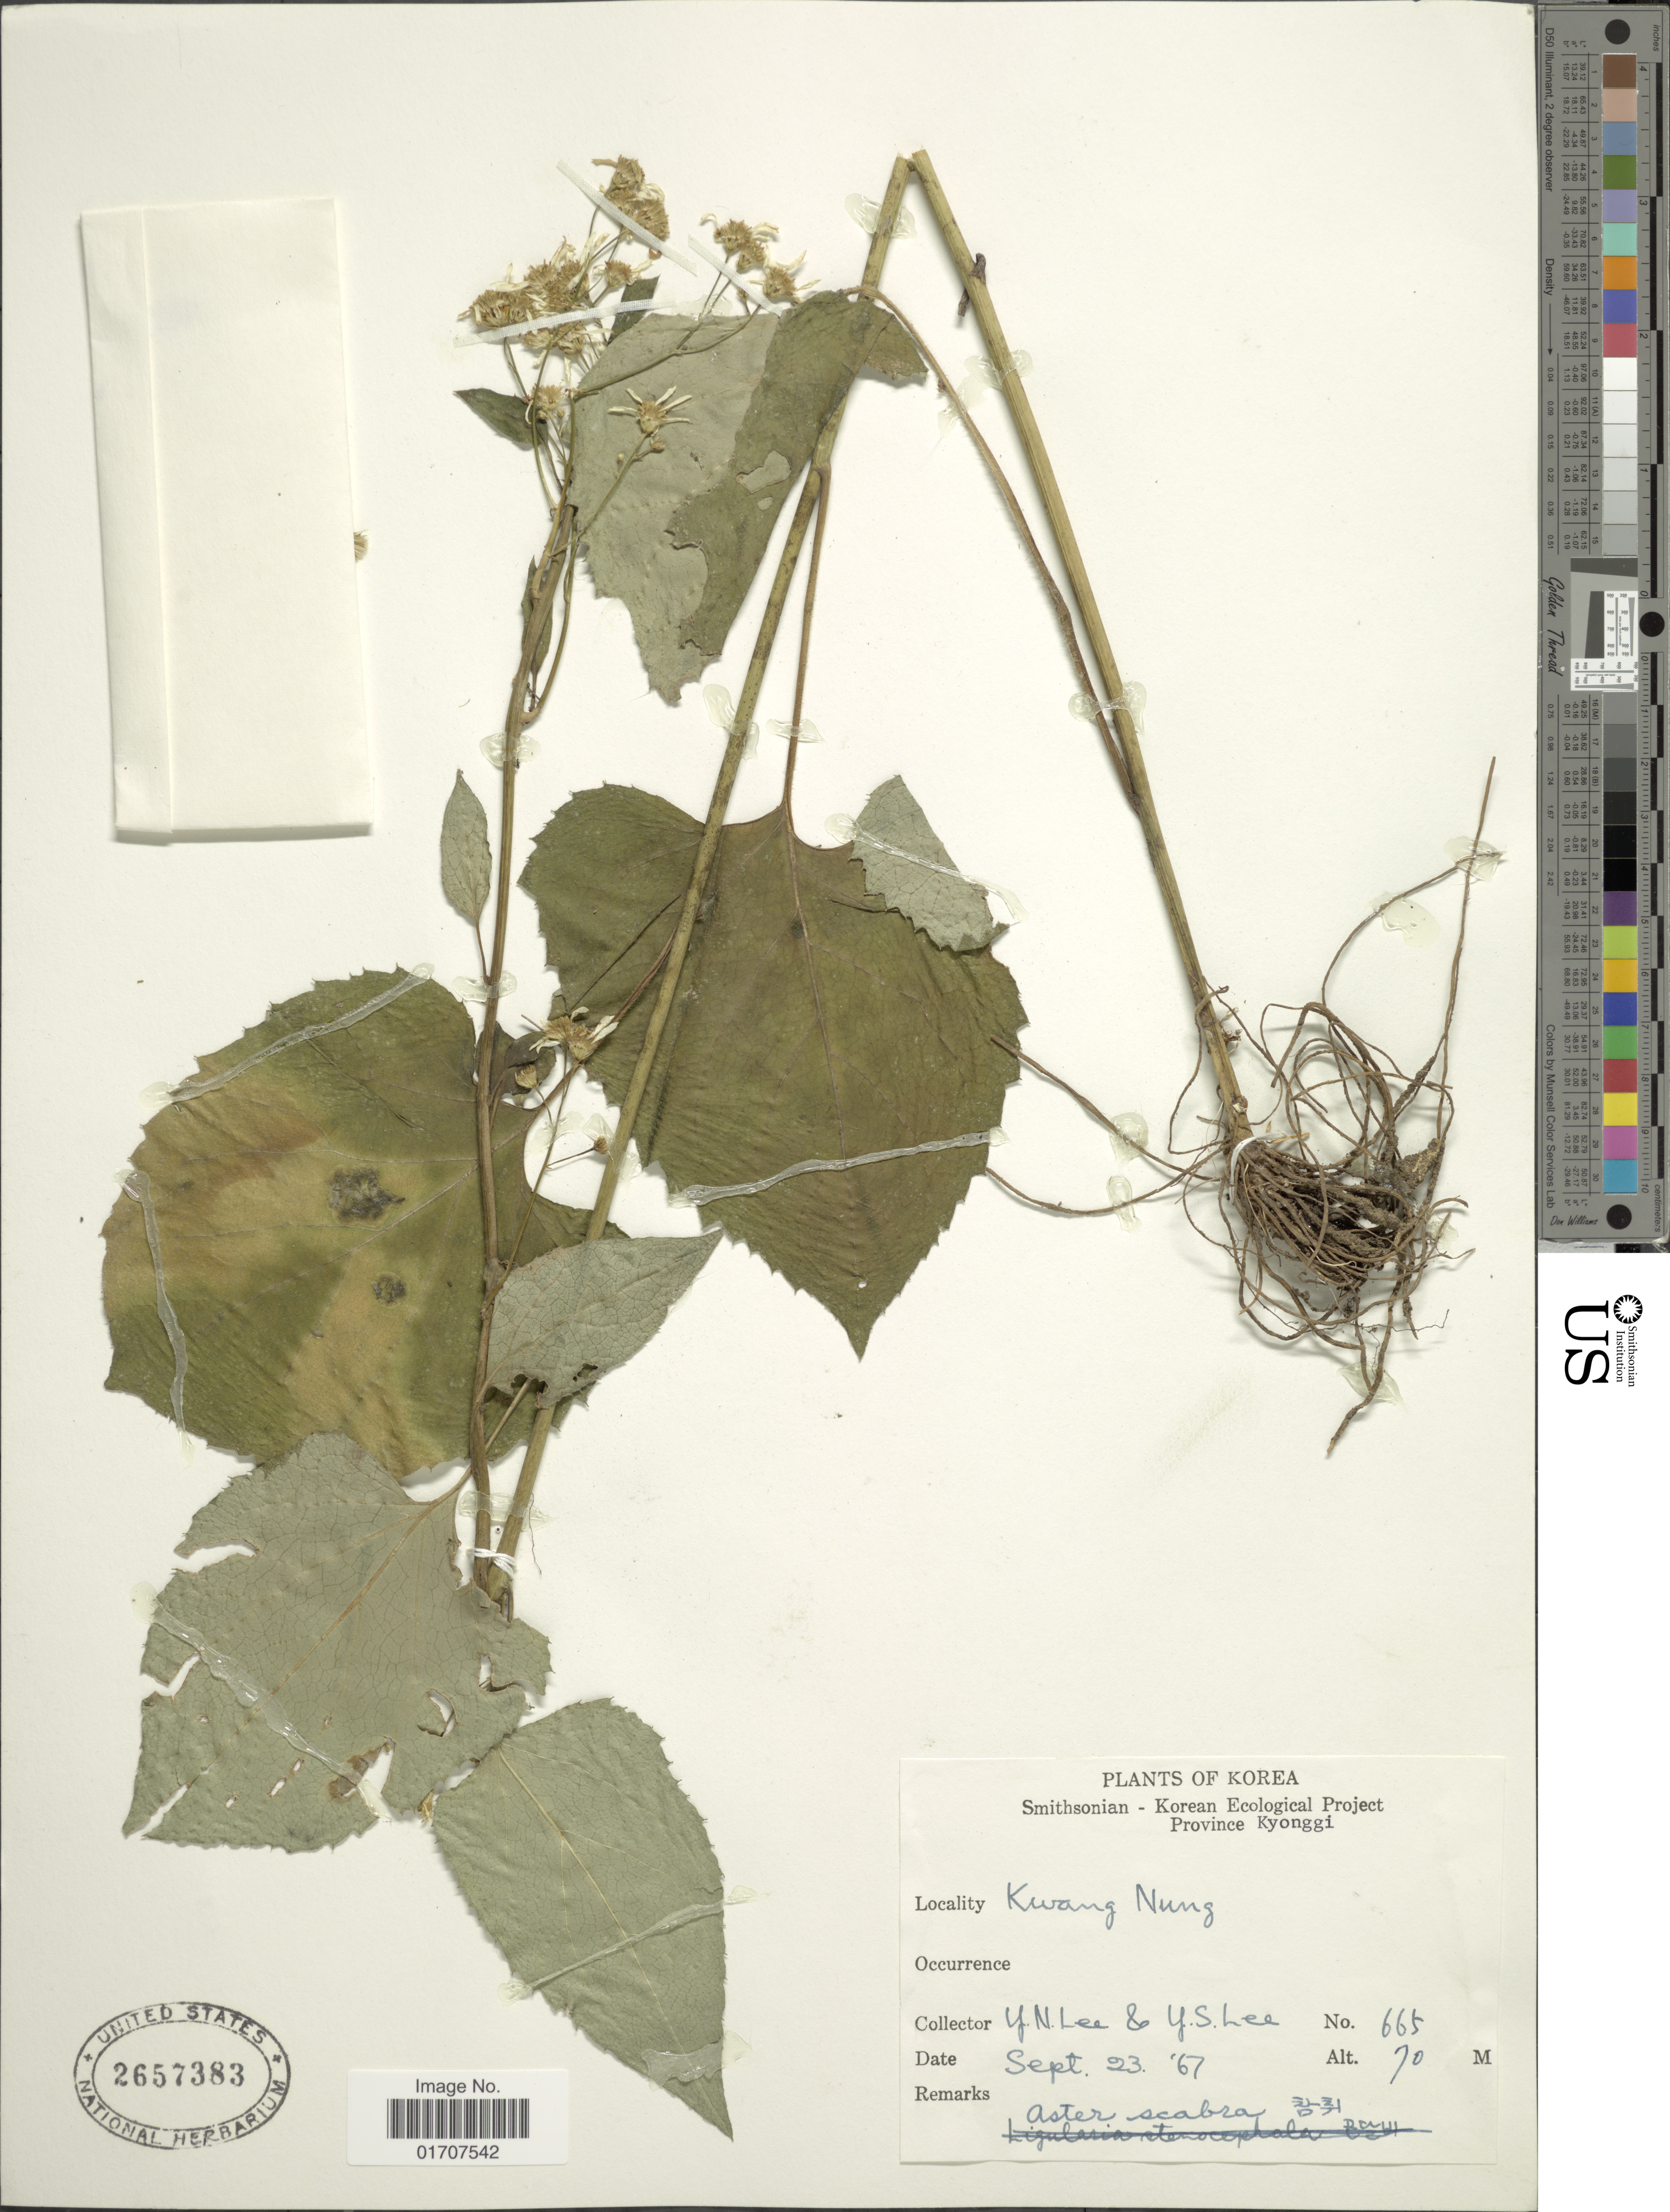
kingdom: Plantae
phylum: Tracheophyta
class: Magnoliopsida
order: Asterales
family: Asteraceae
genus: Doellingeria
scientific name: Doellingeria scaber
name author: (Thunb.) Nees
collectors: Y. N. Lee & Y. S. Lee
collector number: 665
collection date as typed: Transcribed d/m/y: 23/9/67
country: South Korea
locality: Korea, Province Kyonggi, Kwang Nung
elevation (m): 70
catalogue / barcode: US 2657383